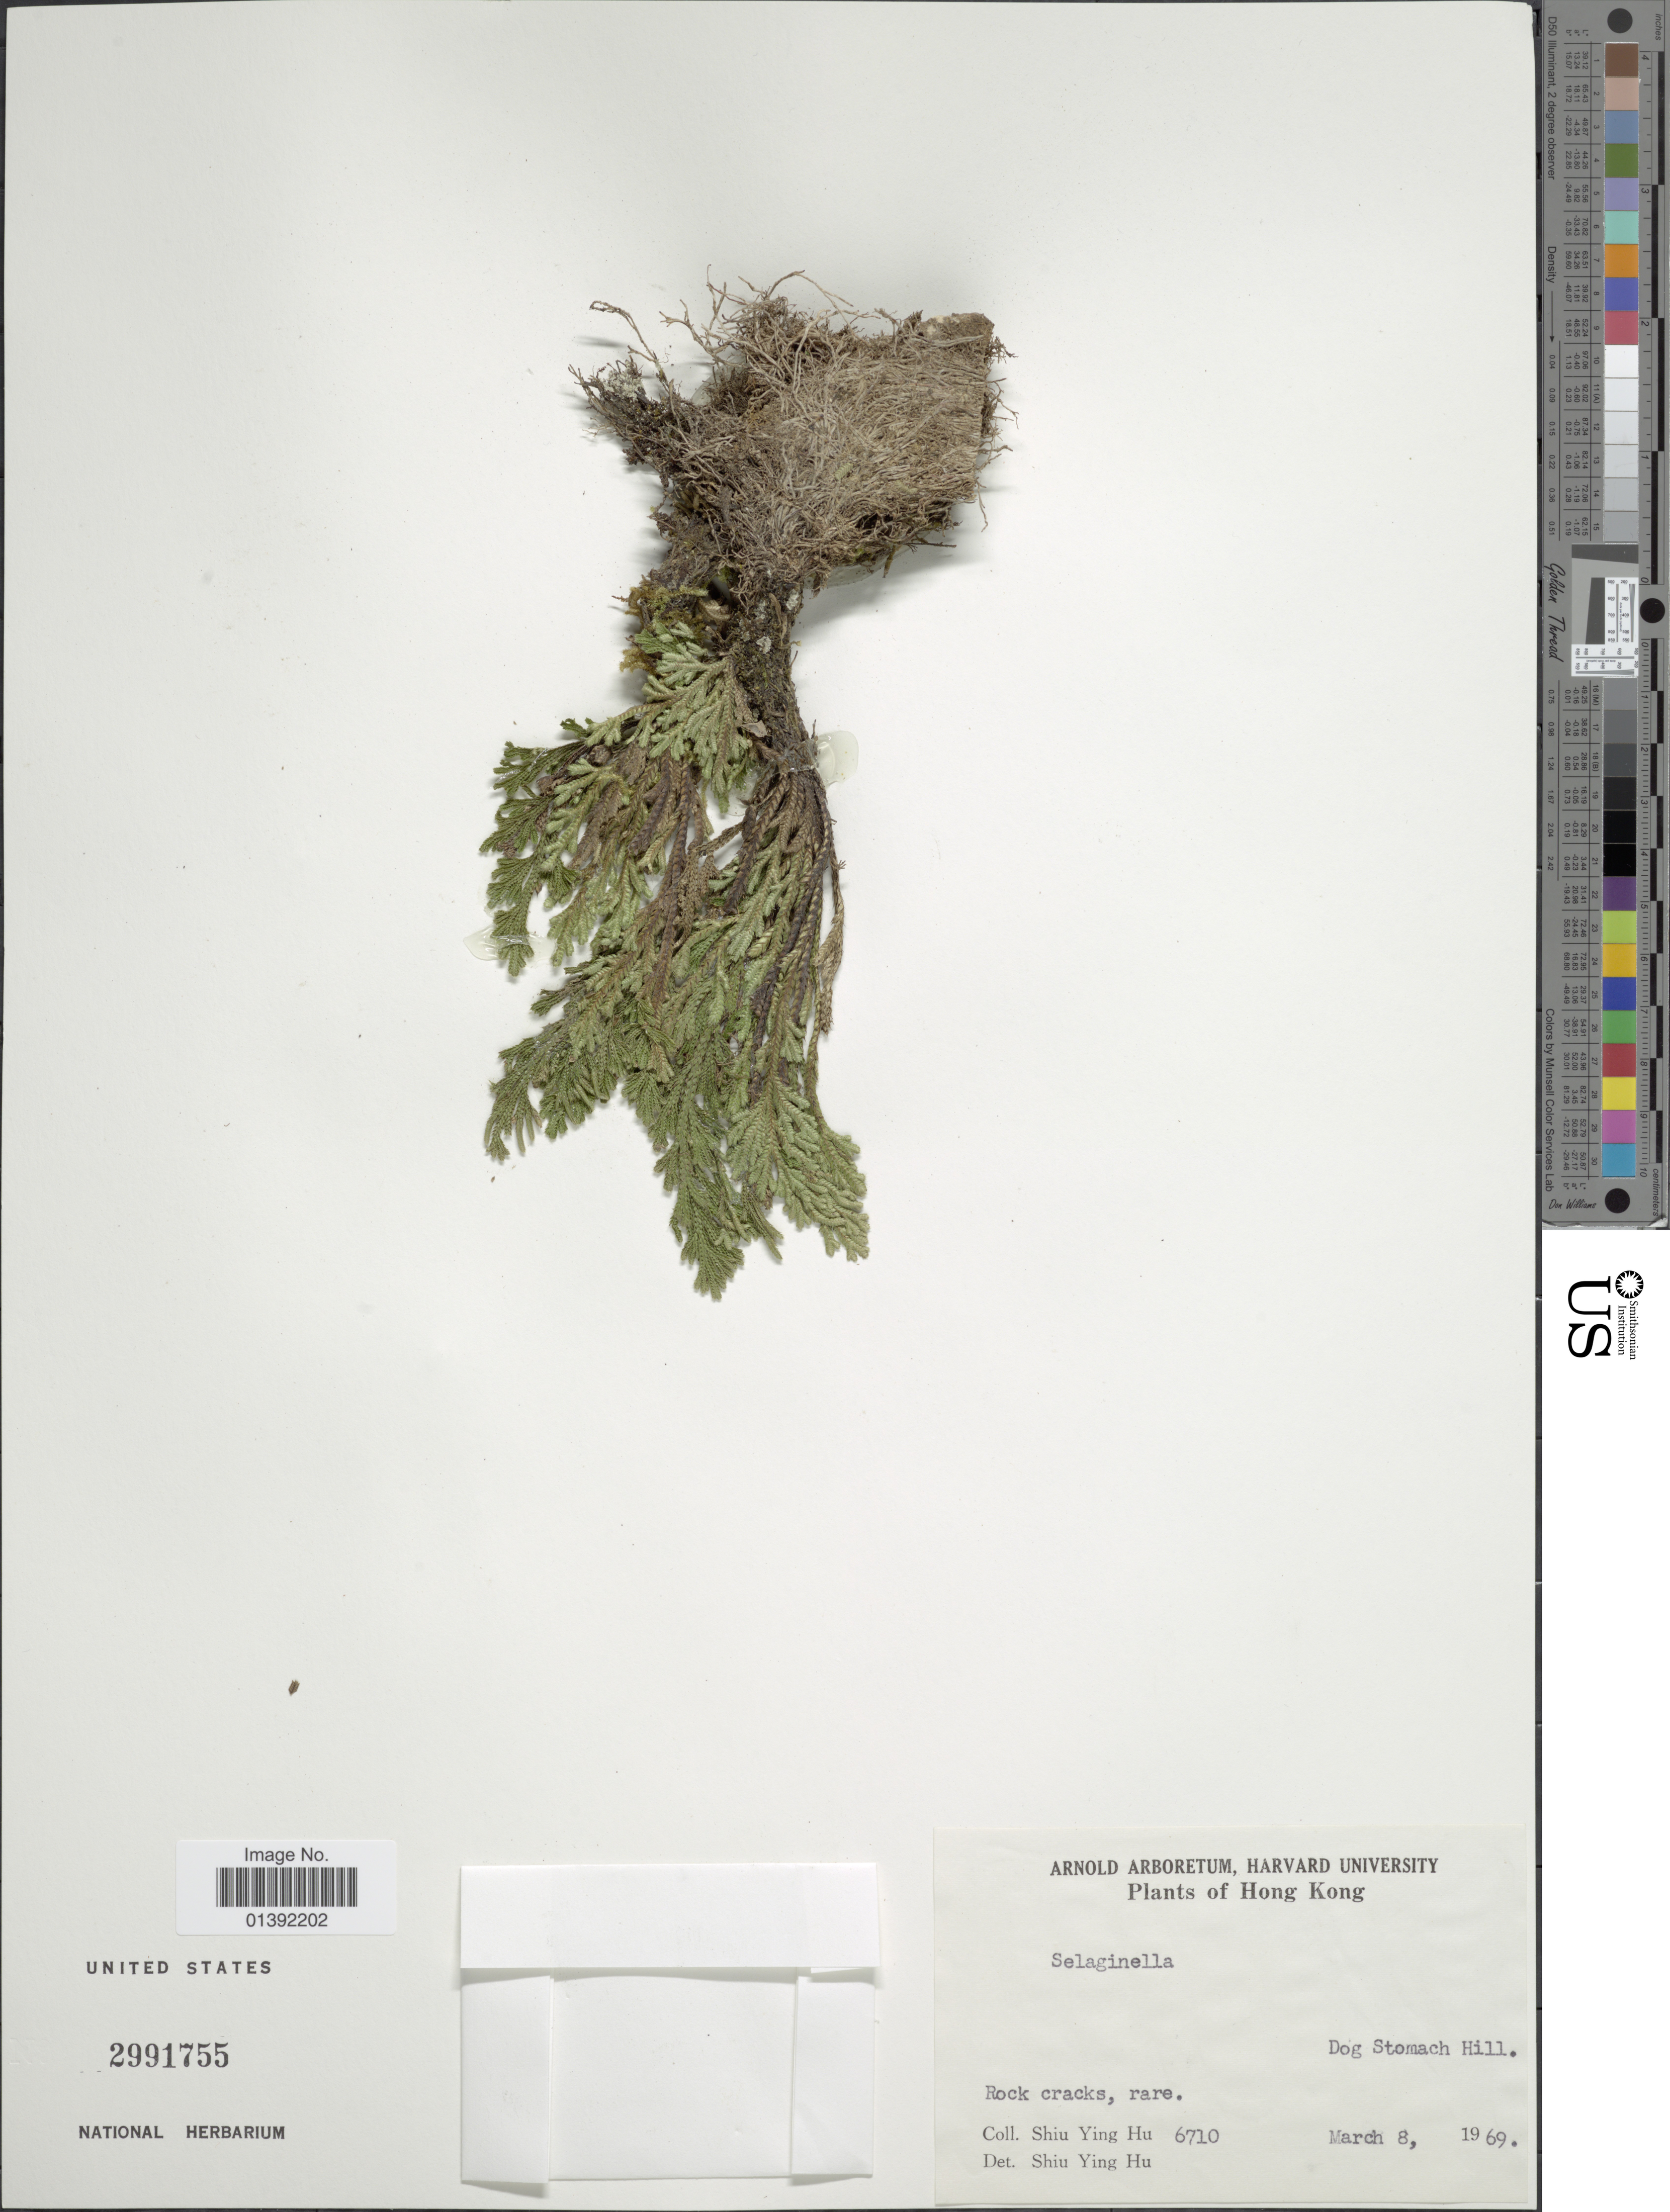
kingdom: Plantae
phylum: Tracheophyta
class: Lycopodiopsida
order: Selaginellales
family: Selaginellaceae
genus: Selaginella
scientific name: Selaginella sp.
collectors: Y. Shiu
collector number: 6710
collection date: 1969-03-08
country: China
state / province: Hong Kong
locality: Dog Stomach Hill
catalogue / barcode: US 2991755